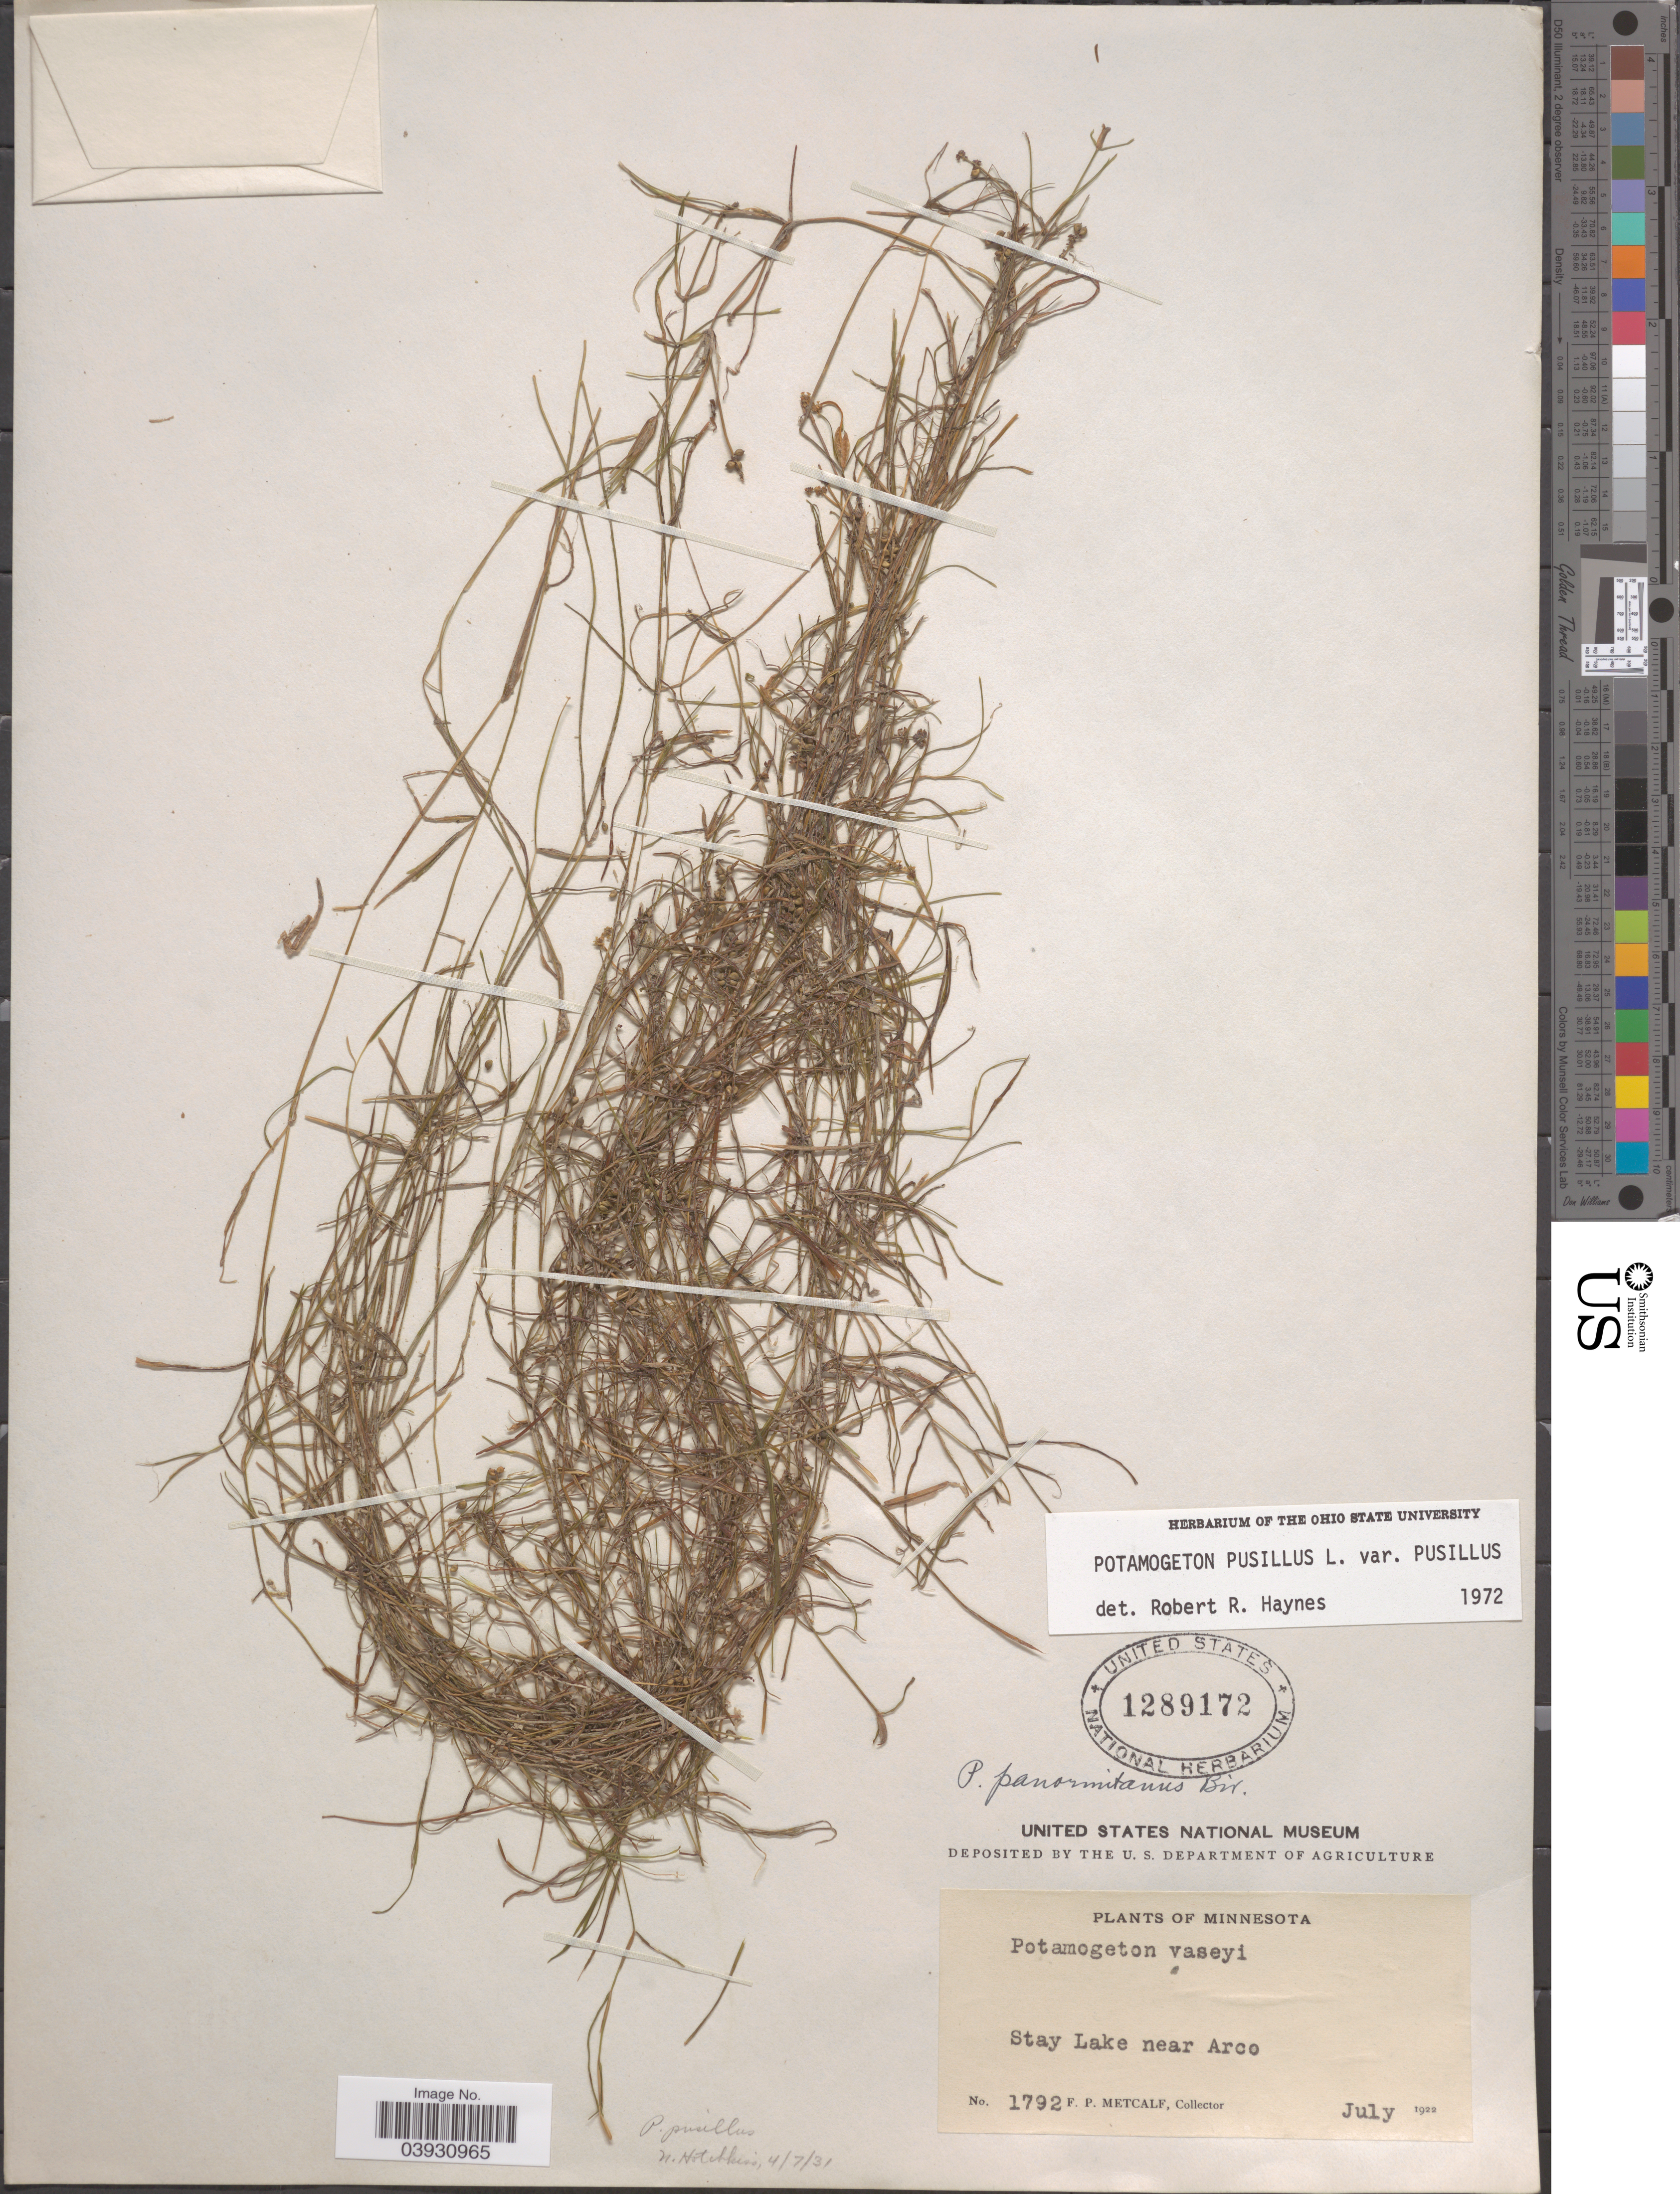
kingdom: Plantae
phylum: Tracheophyta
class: Liliopsida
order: Alismatales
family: Potamogetonaceae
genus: Potamogeton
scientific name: Potamogeton pusillus var. pusillus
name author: L.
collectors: F. Metcalf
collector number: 1792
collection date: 1922-07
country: United States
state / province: Minnesota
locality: Stay Lake near Arco.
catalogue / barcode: US 1289172